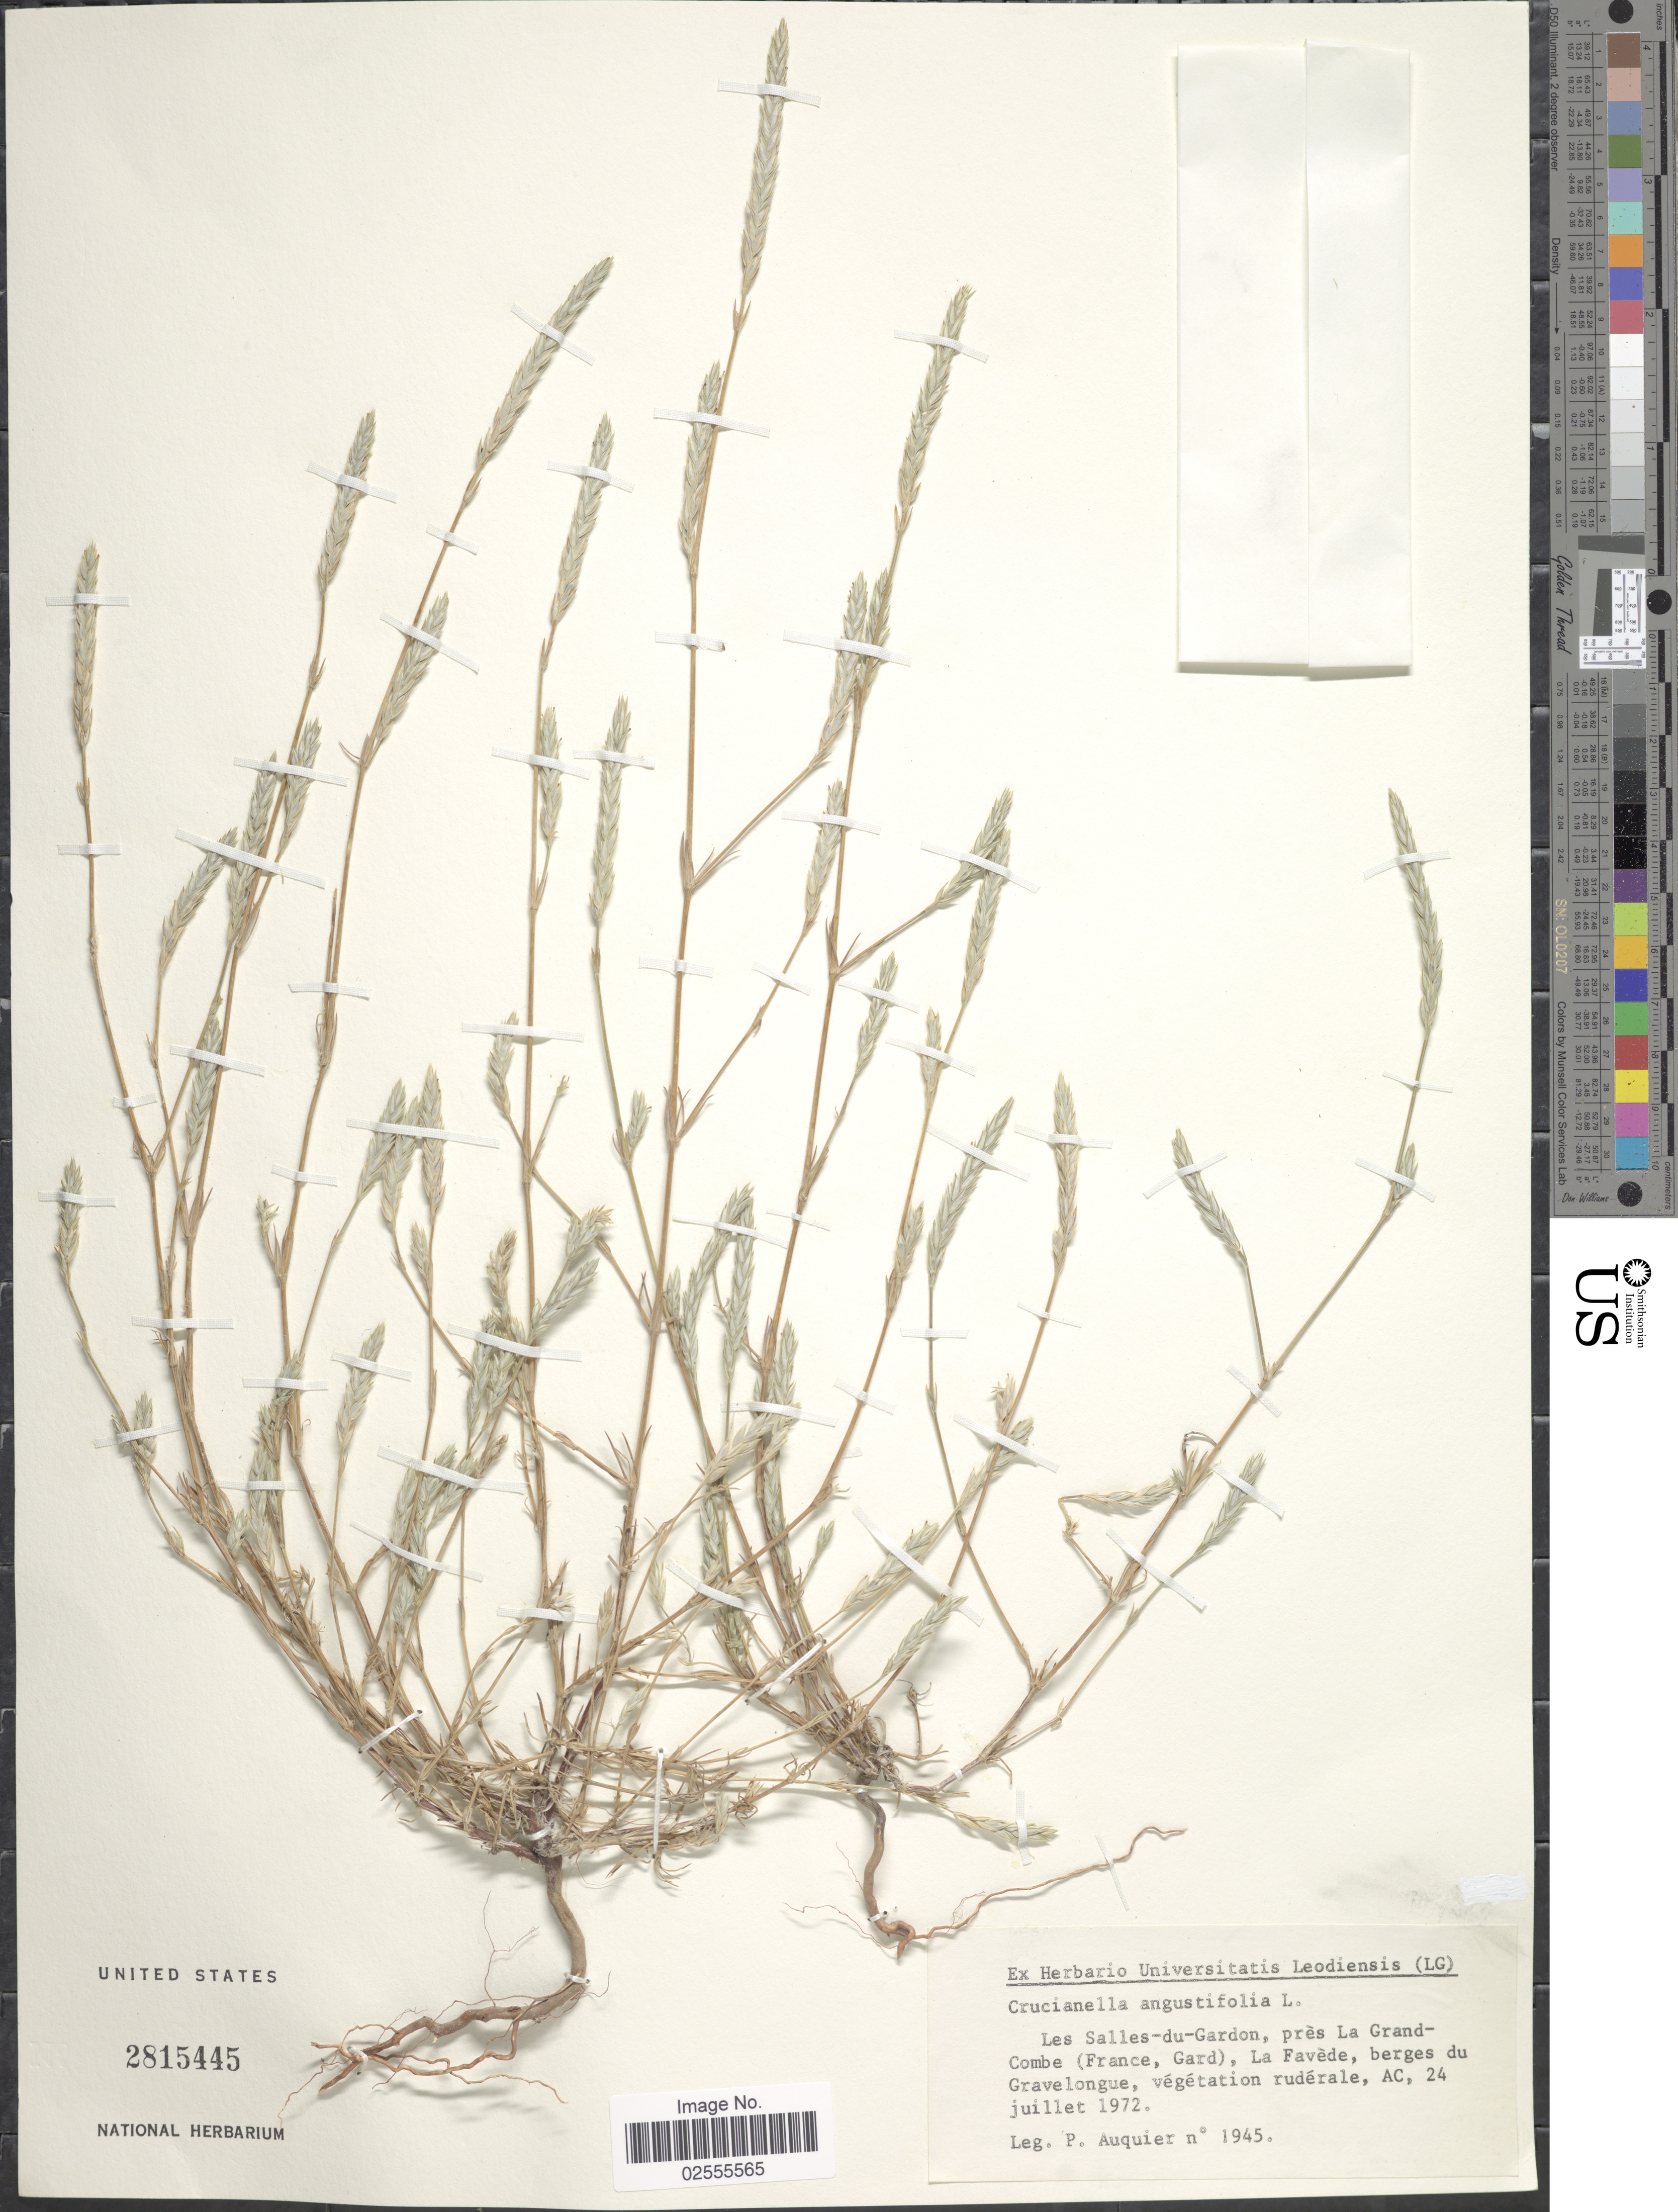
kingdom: Plantae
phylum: Tracheophyta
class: Magnoliopsida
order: Gentianales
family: Rubiaceae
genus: Crucianella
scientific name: Crucianella angustifolia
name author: L.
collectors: P. Auquier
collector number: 1945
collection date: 1972-07-24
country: France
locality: Les Salles-du-Gardon, pres La Grand-Combe (France, Gard), La Favede, berges du Gravelongue, vegetacion ruderale, AC.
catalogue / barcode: US 2815445